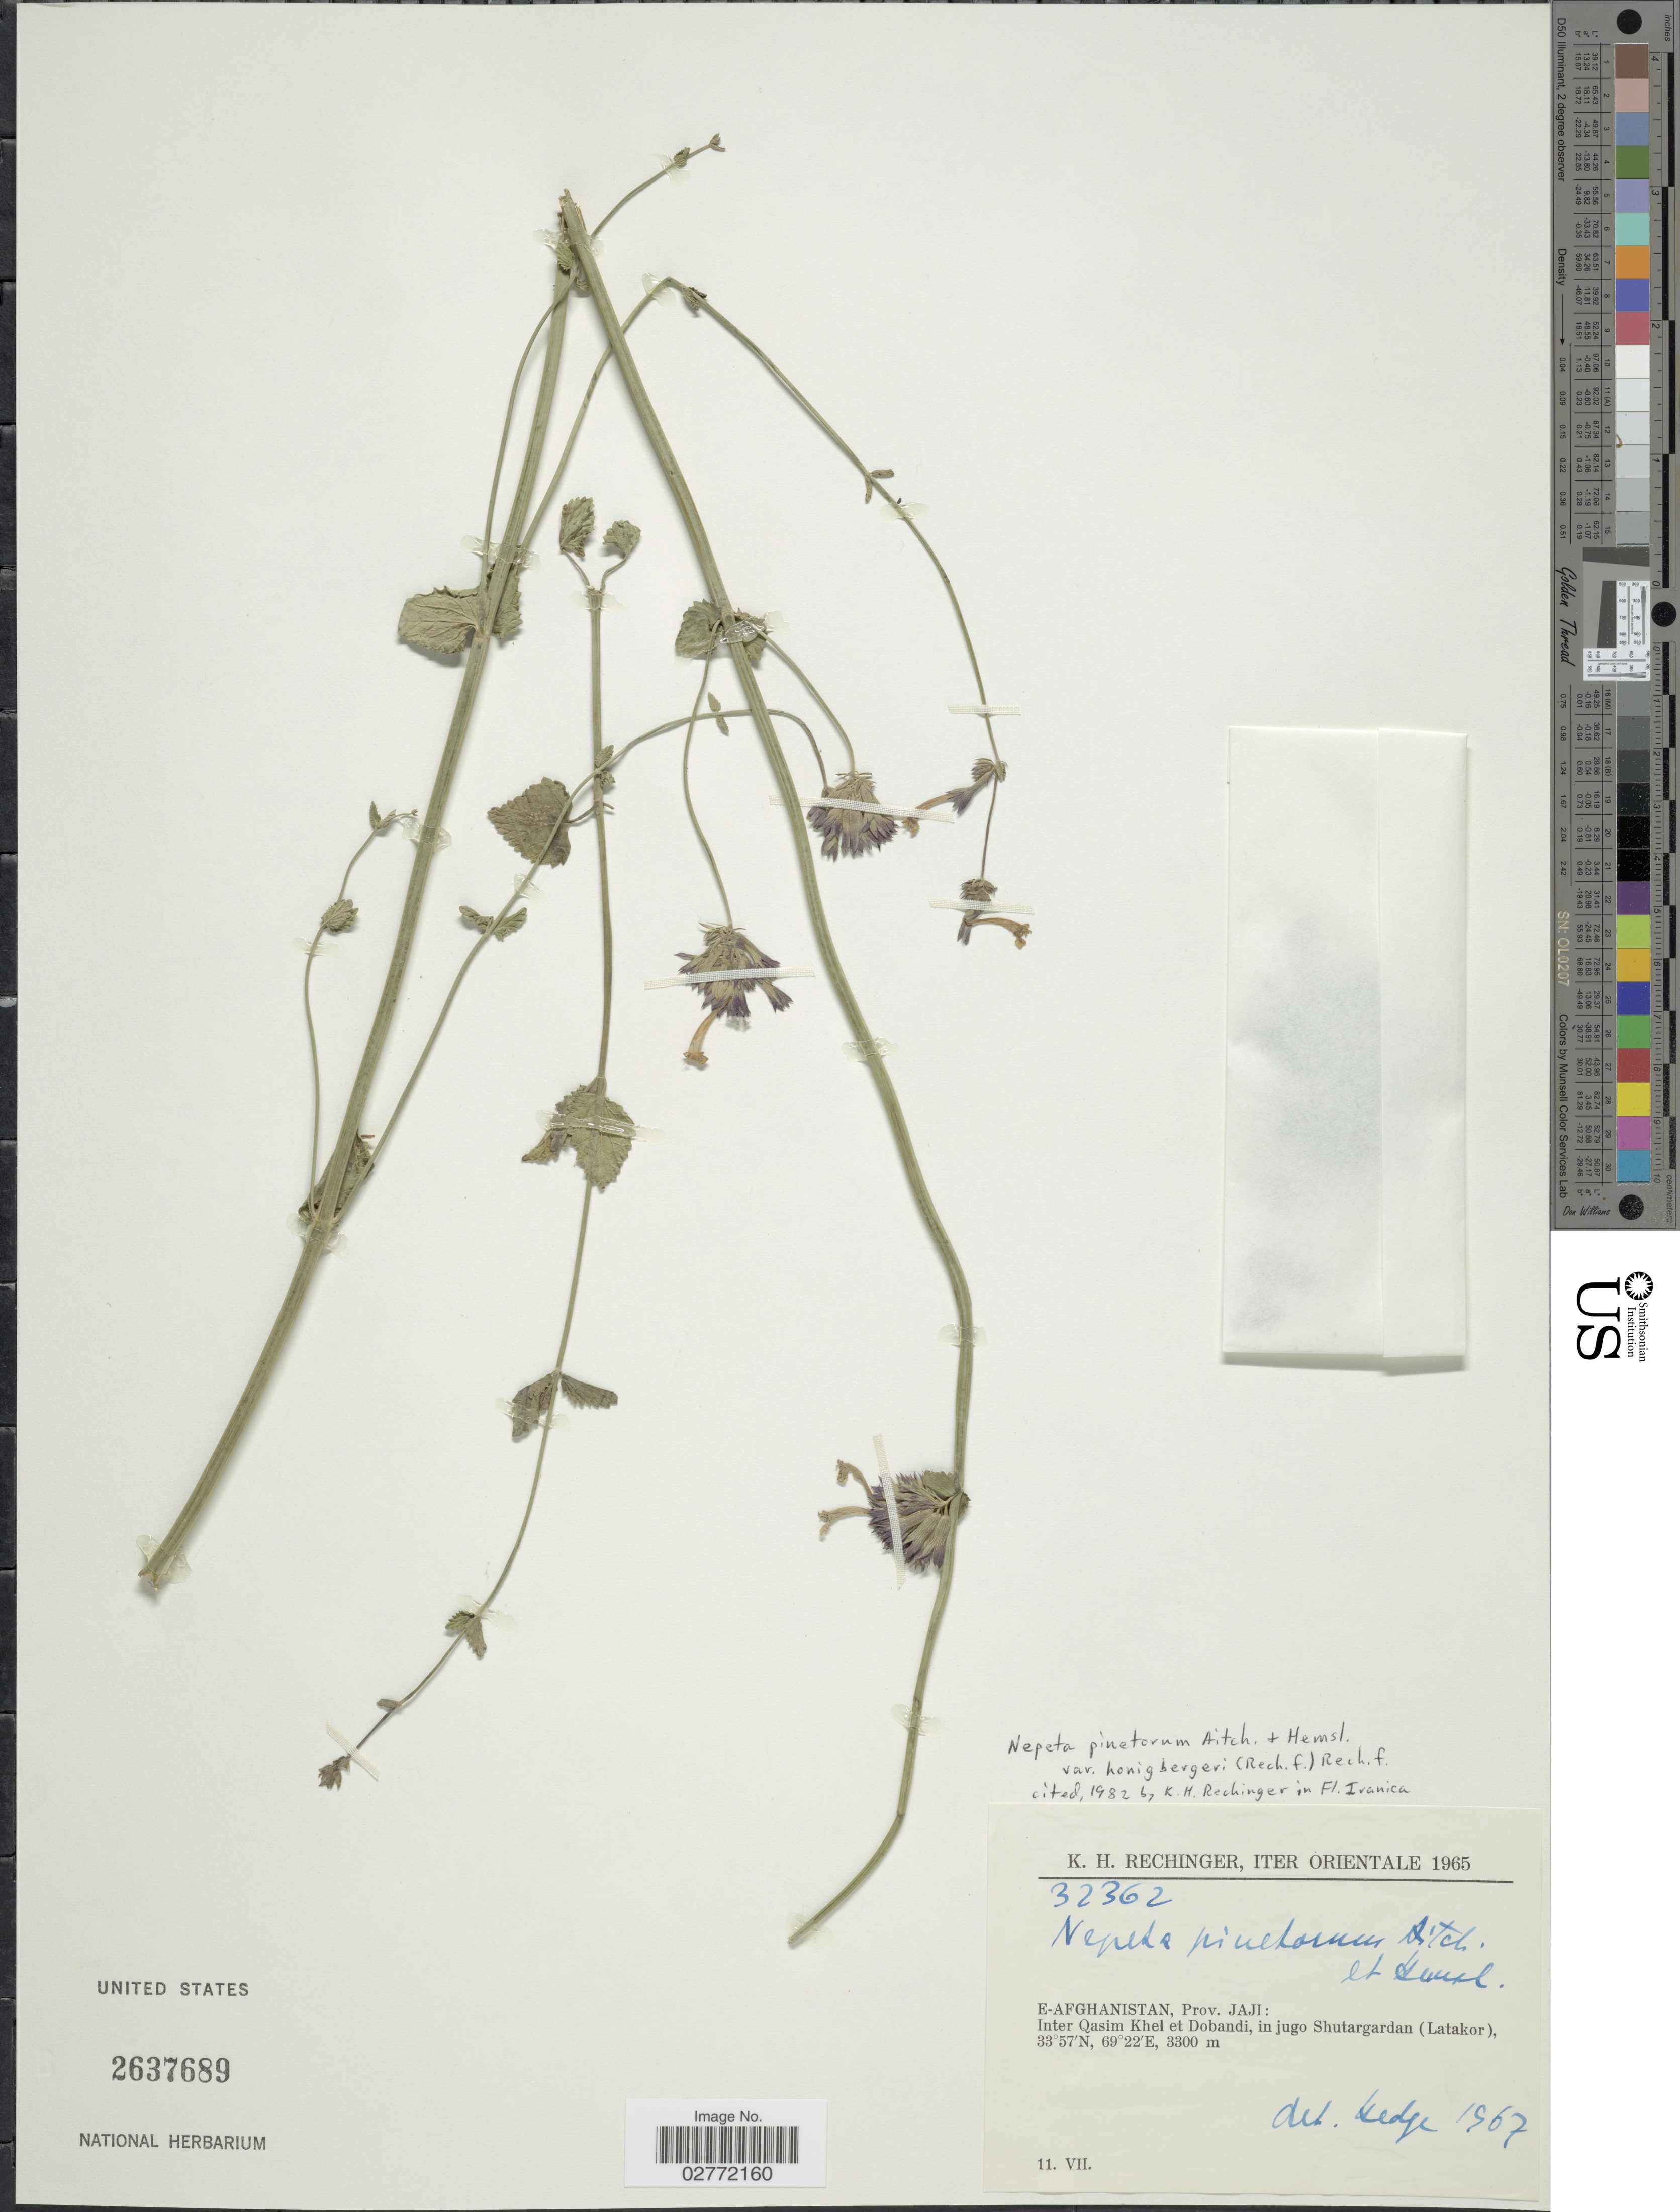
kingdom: Plantae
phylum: Tracheophyta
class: Magnoliopsida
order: Lamiales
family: Lamiaceae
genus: Nepeta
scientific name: Nepeta pinetorum var. honigbergeri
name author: (Rech. f.) Rech. f.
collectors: K. H. Rechinger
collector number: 32362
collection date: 1965-07-11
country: Afghanistan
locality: Iter Orientale, E-Afghanistan, Prov. Jaji, Inter Qasim Khel et Dobandi, in jugo Shutargardan (Latakor).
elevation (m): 3300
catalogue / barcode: US 2637689